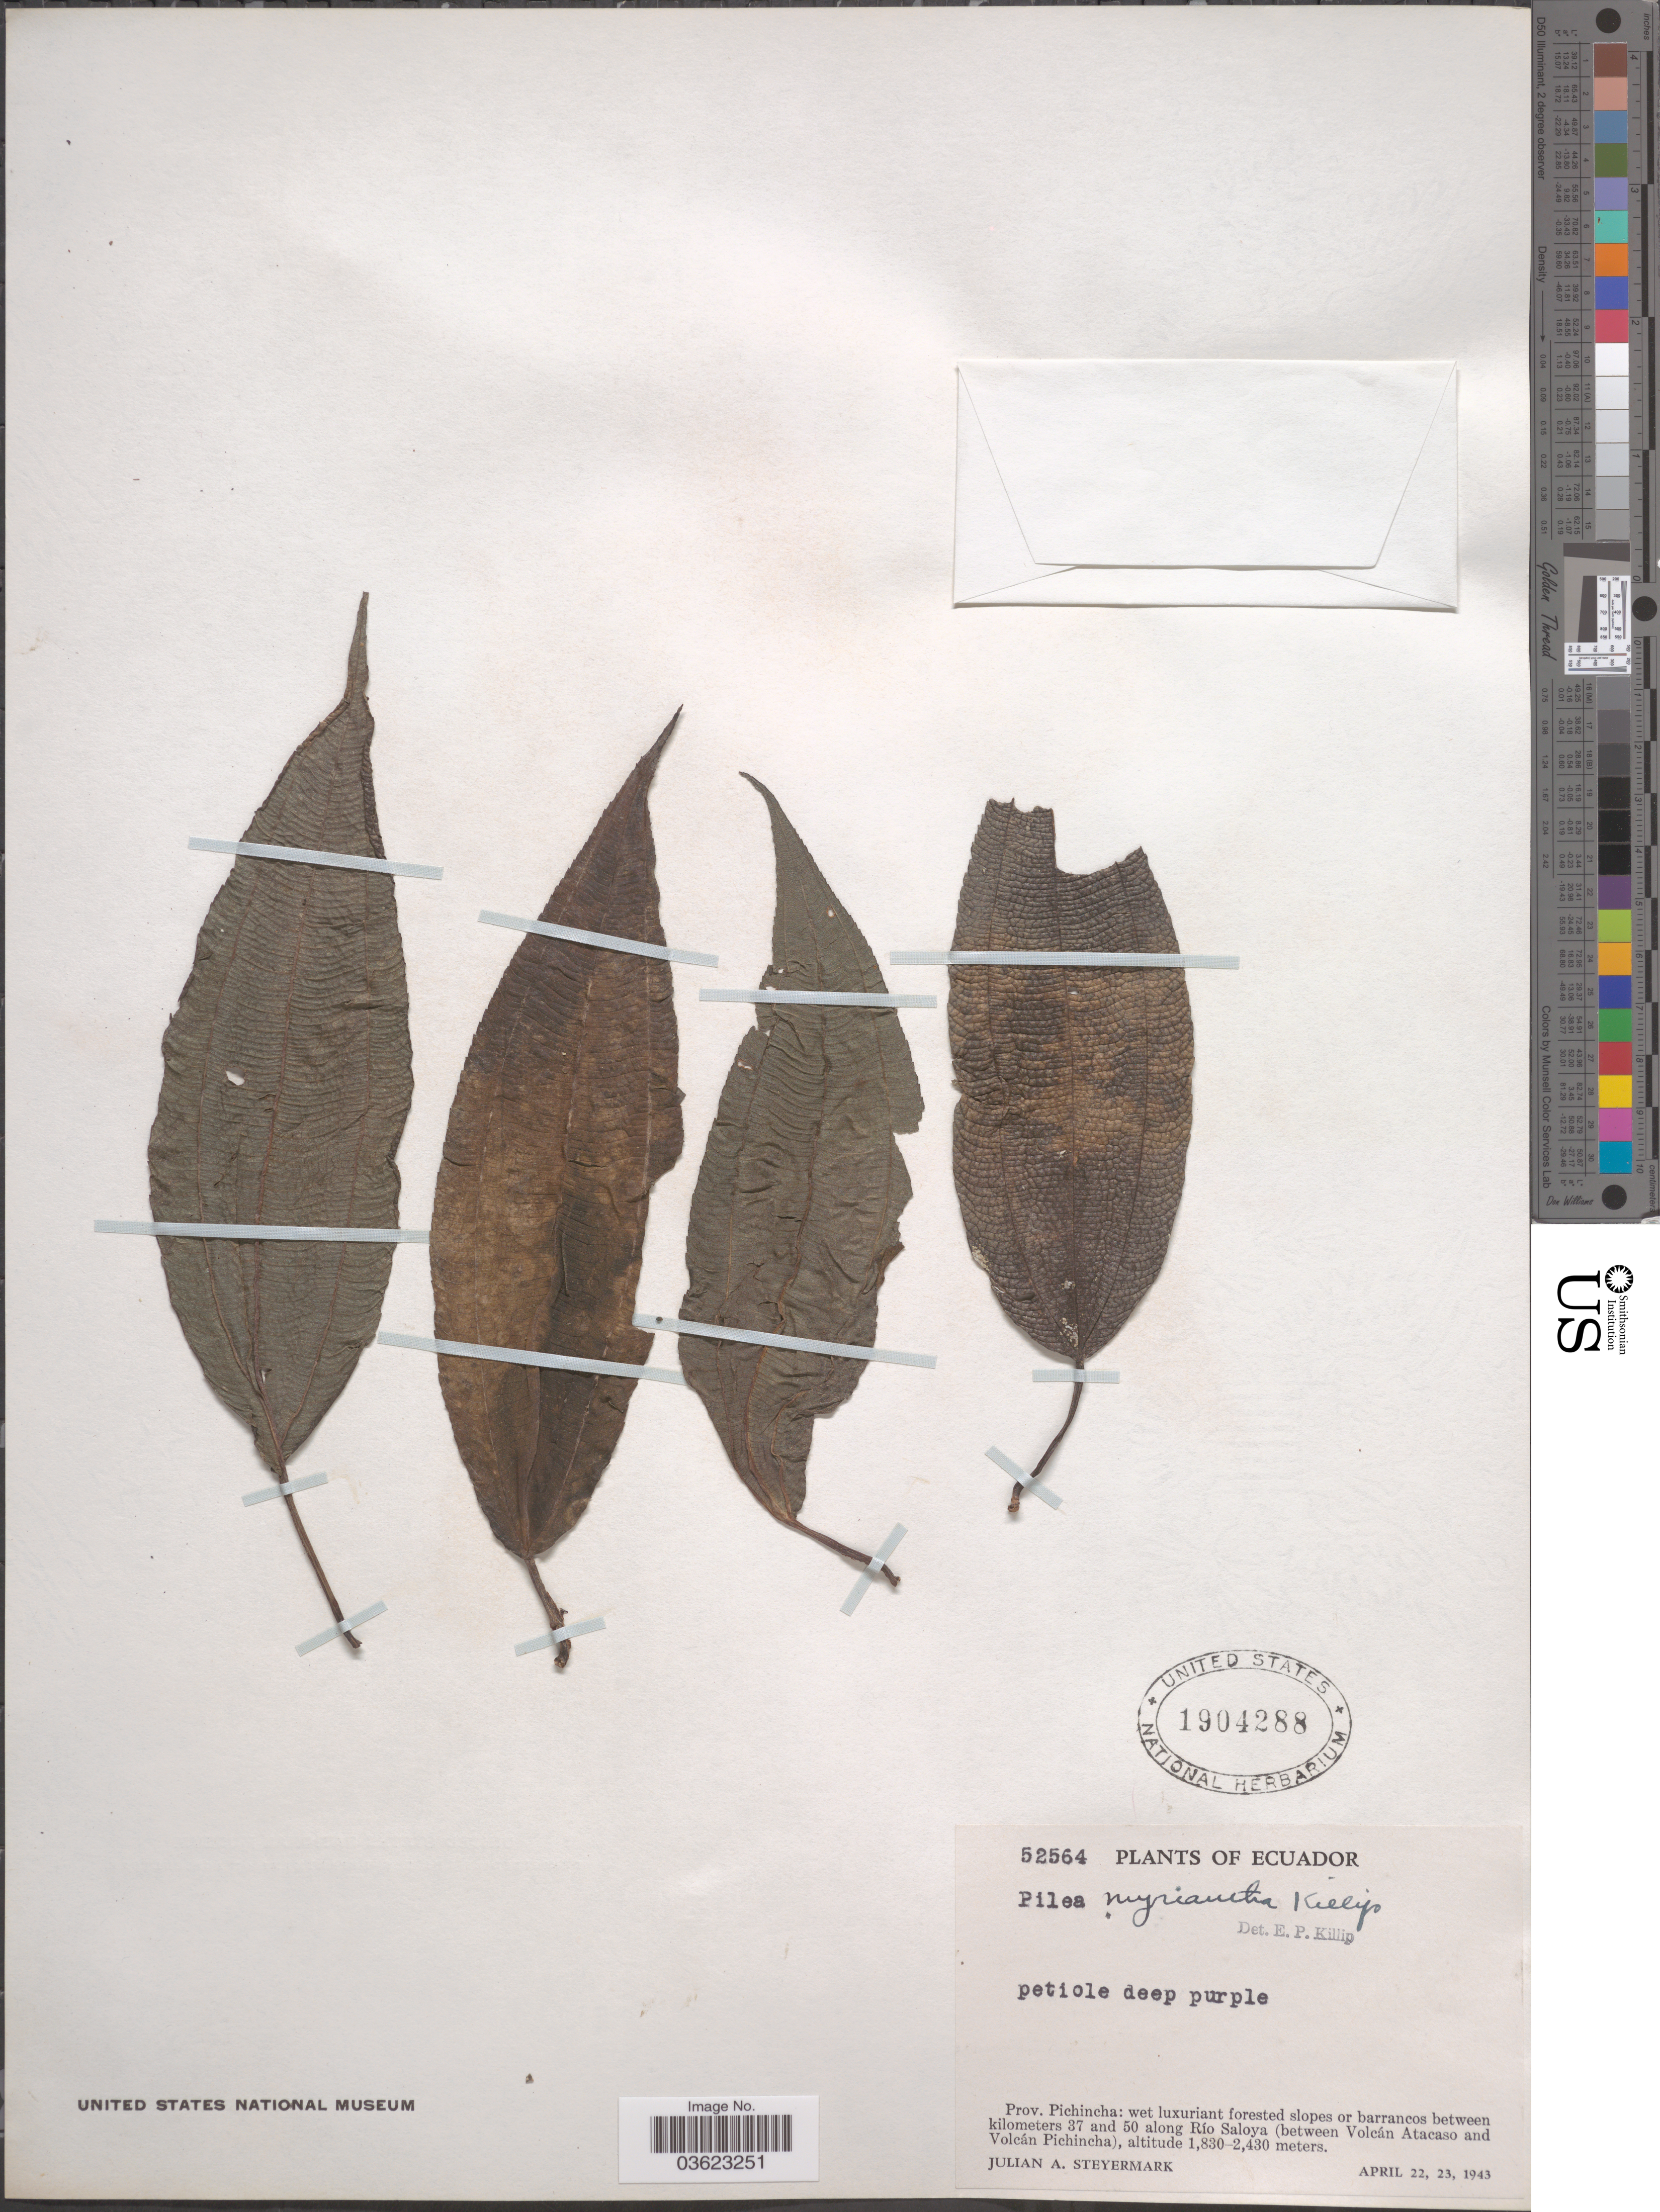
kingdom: Plantae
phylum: Tracheophyta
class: Magnoliopsida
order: Rosales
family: Urticaceae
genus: Pilea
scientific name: Pilea myriantha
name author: Killip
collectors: J. Steyermark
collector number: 52564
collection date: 1943-04-22/1943-04-23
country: Ecuador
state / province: Pichincha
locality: Between kilometers 37 and 50 along Río Saloya (between Volcán Atacaso and Volcán Pichincha).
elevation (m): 1830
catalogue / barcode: US 1904288